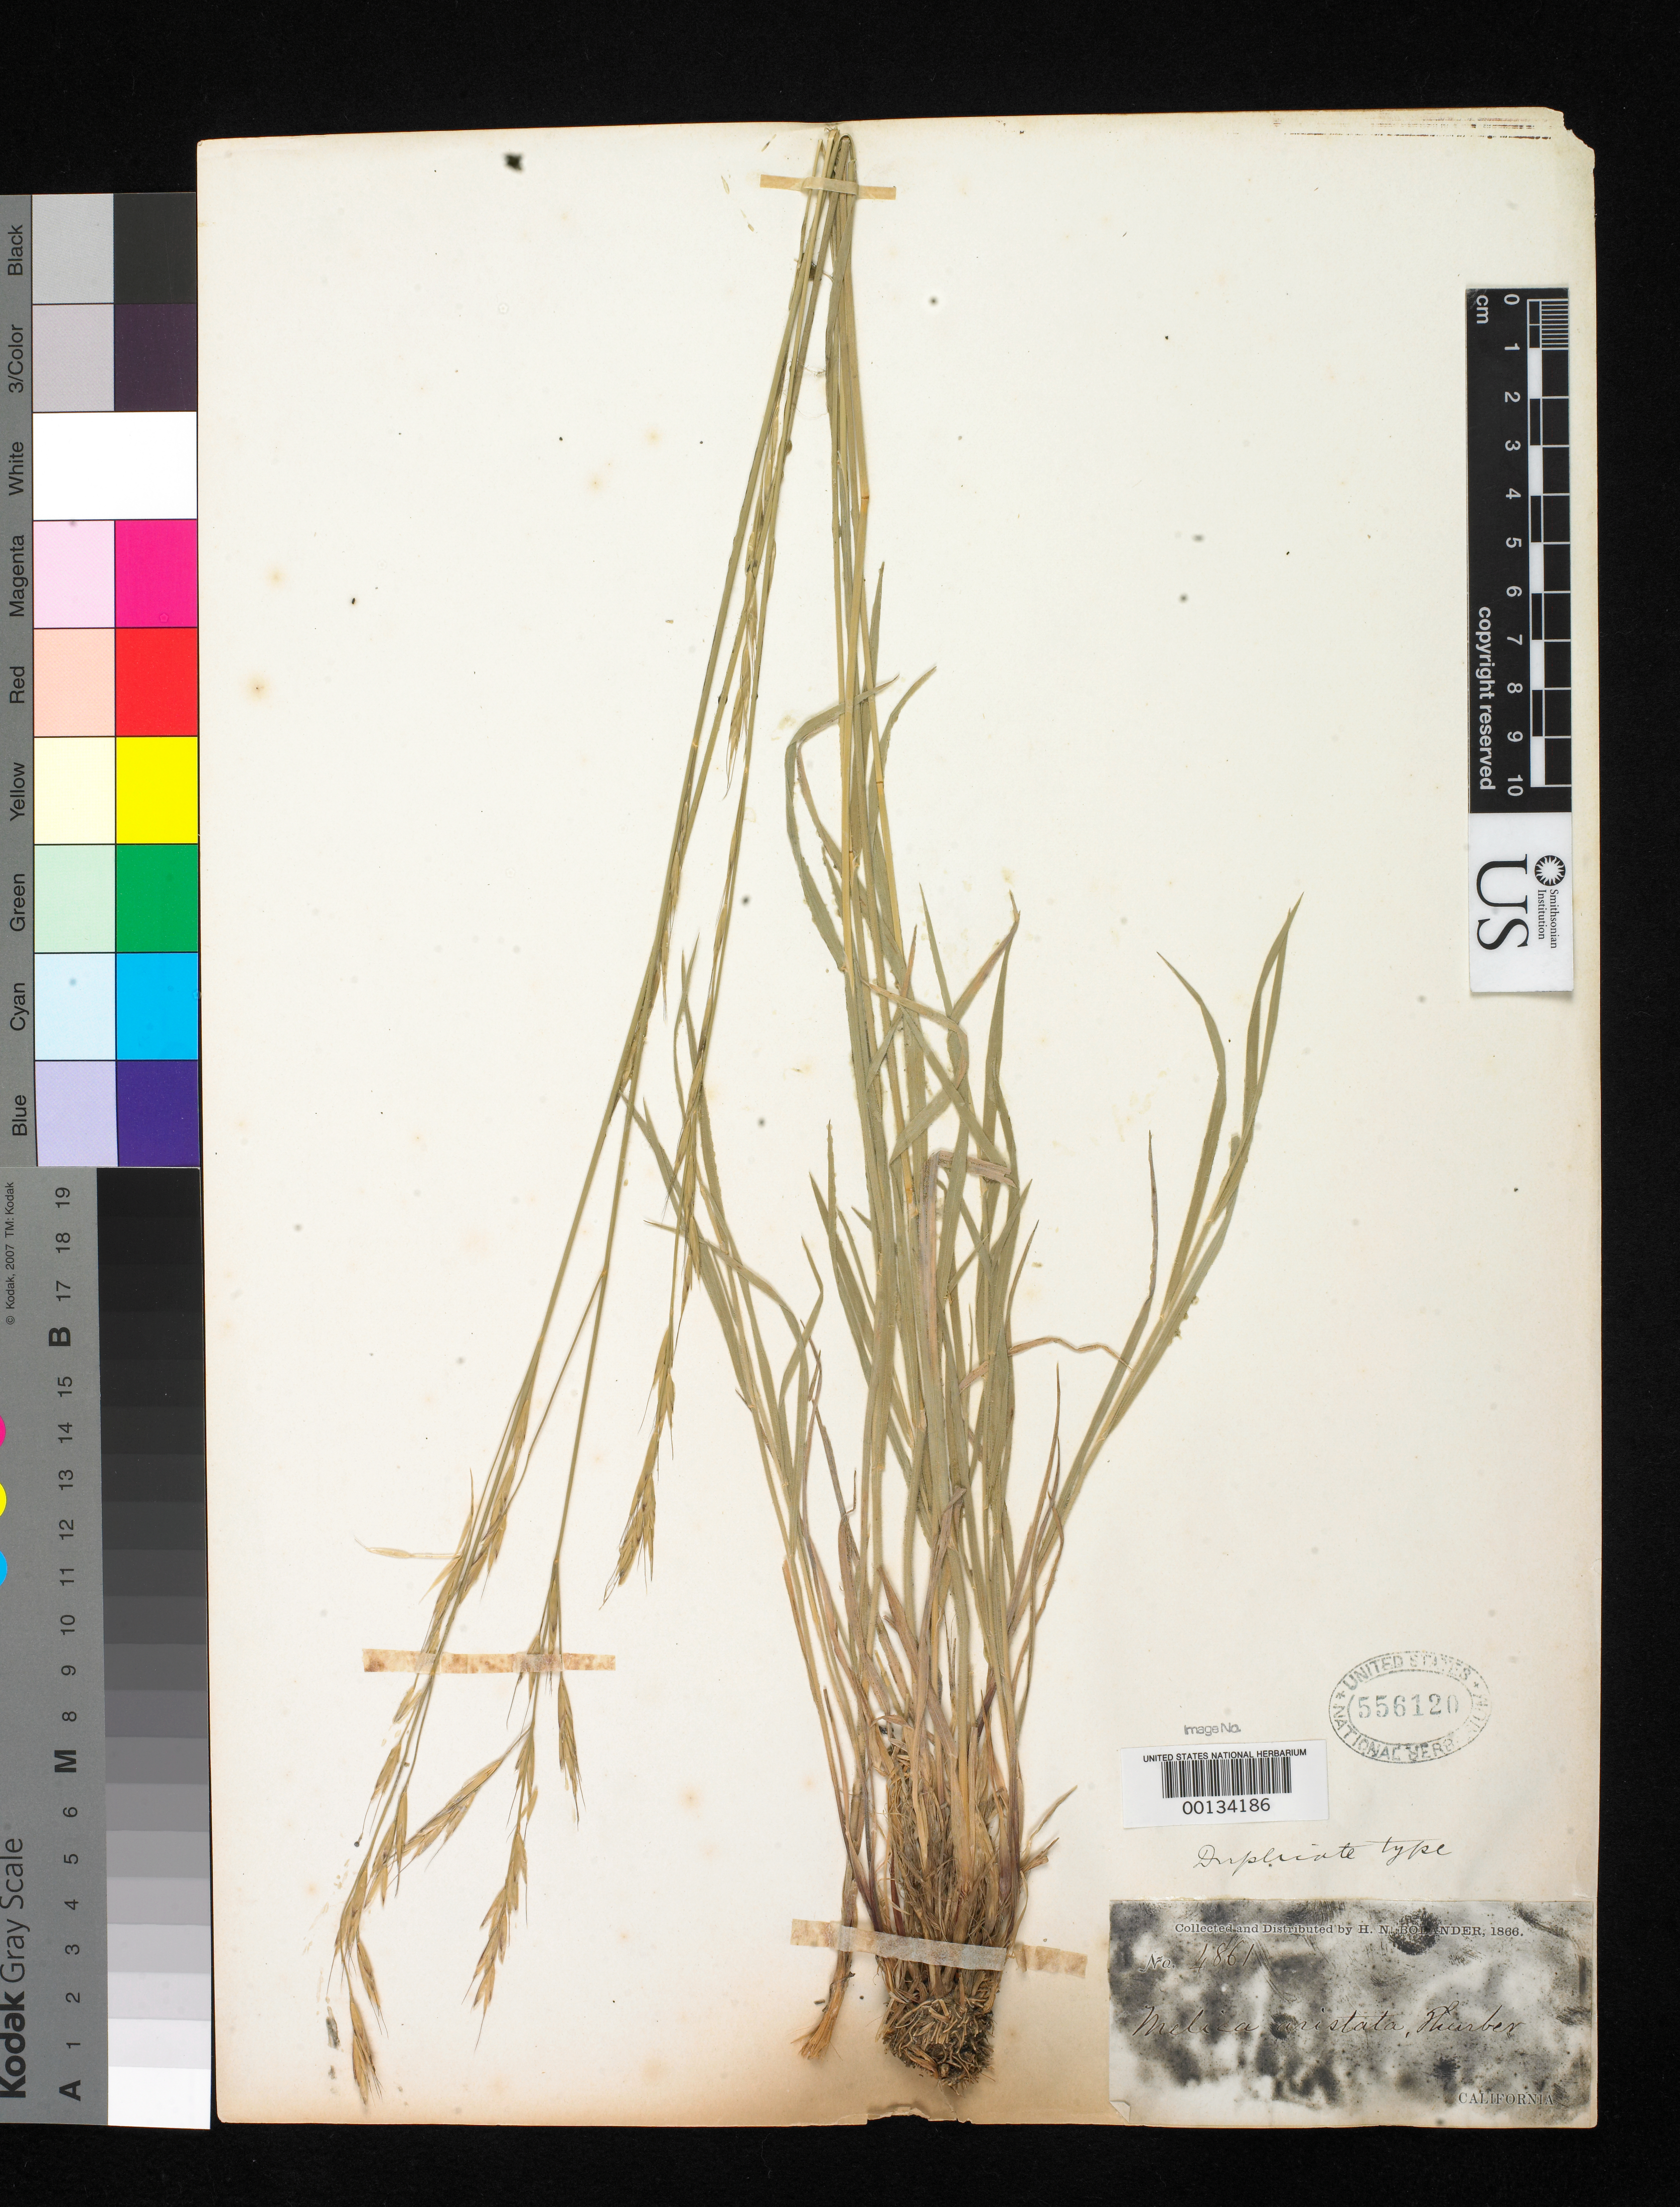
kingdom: Plantae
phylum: Tracheophyta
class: Liliopsida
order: Poales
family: Poaceae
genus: Melica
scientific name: Melica aristata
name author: Thurb. ex Bol.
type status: Syntype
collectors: H. Bolander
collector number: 4861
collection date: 1866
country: United States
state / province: California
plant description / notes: Protologue, "Number 4,861, Catalogue, 1867" followed by several collection citations; "4861" appears to be a catalog number given to several different collections, with "1867" the date of the catalog rather than the collections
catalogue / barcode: US 556120